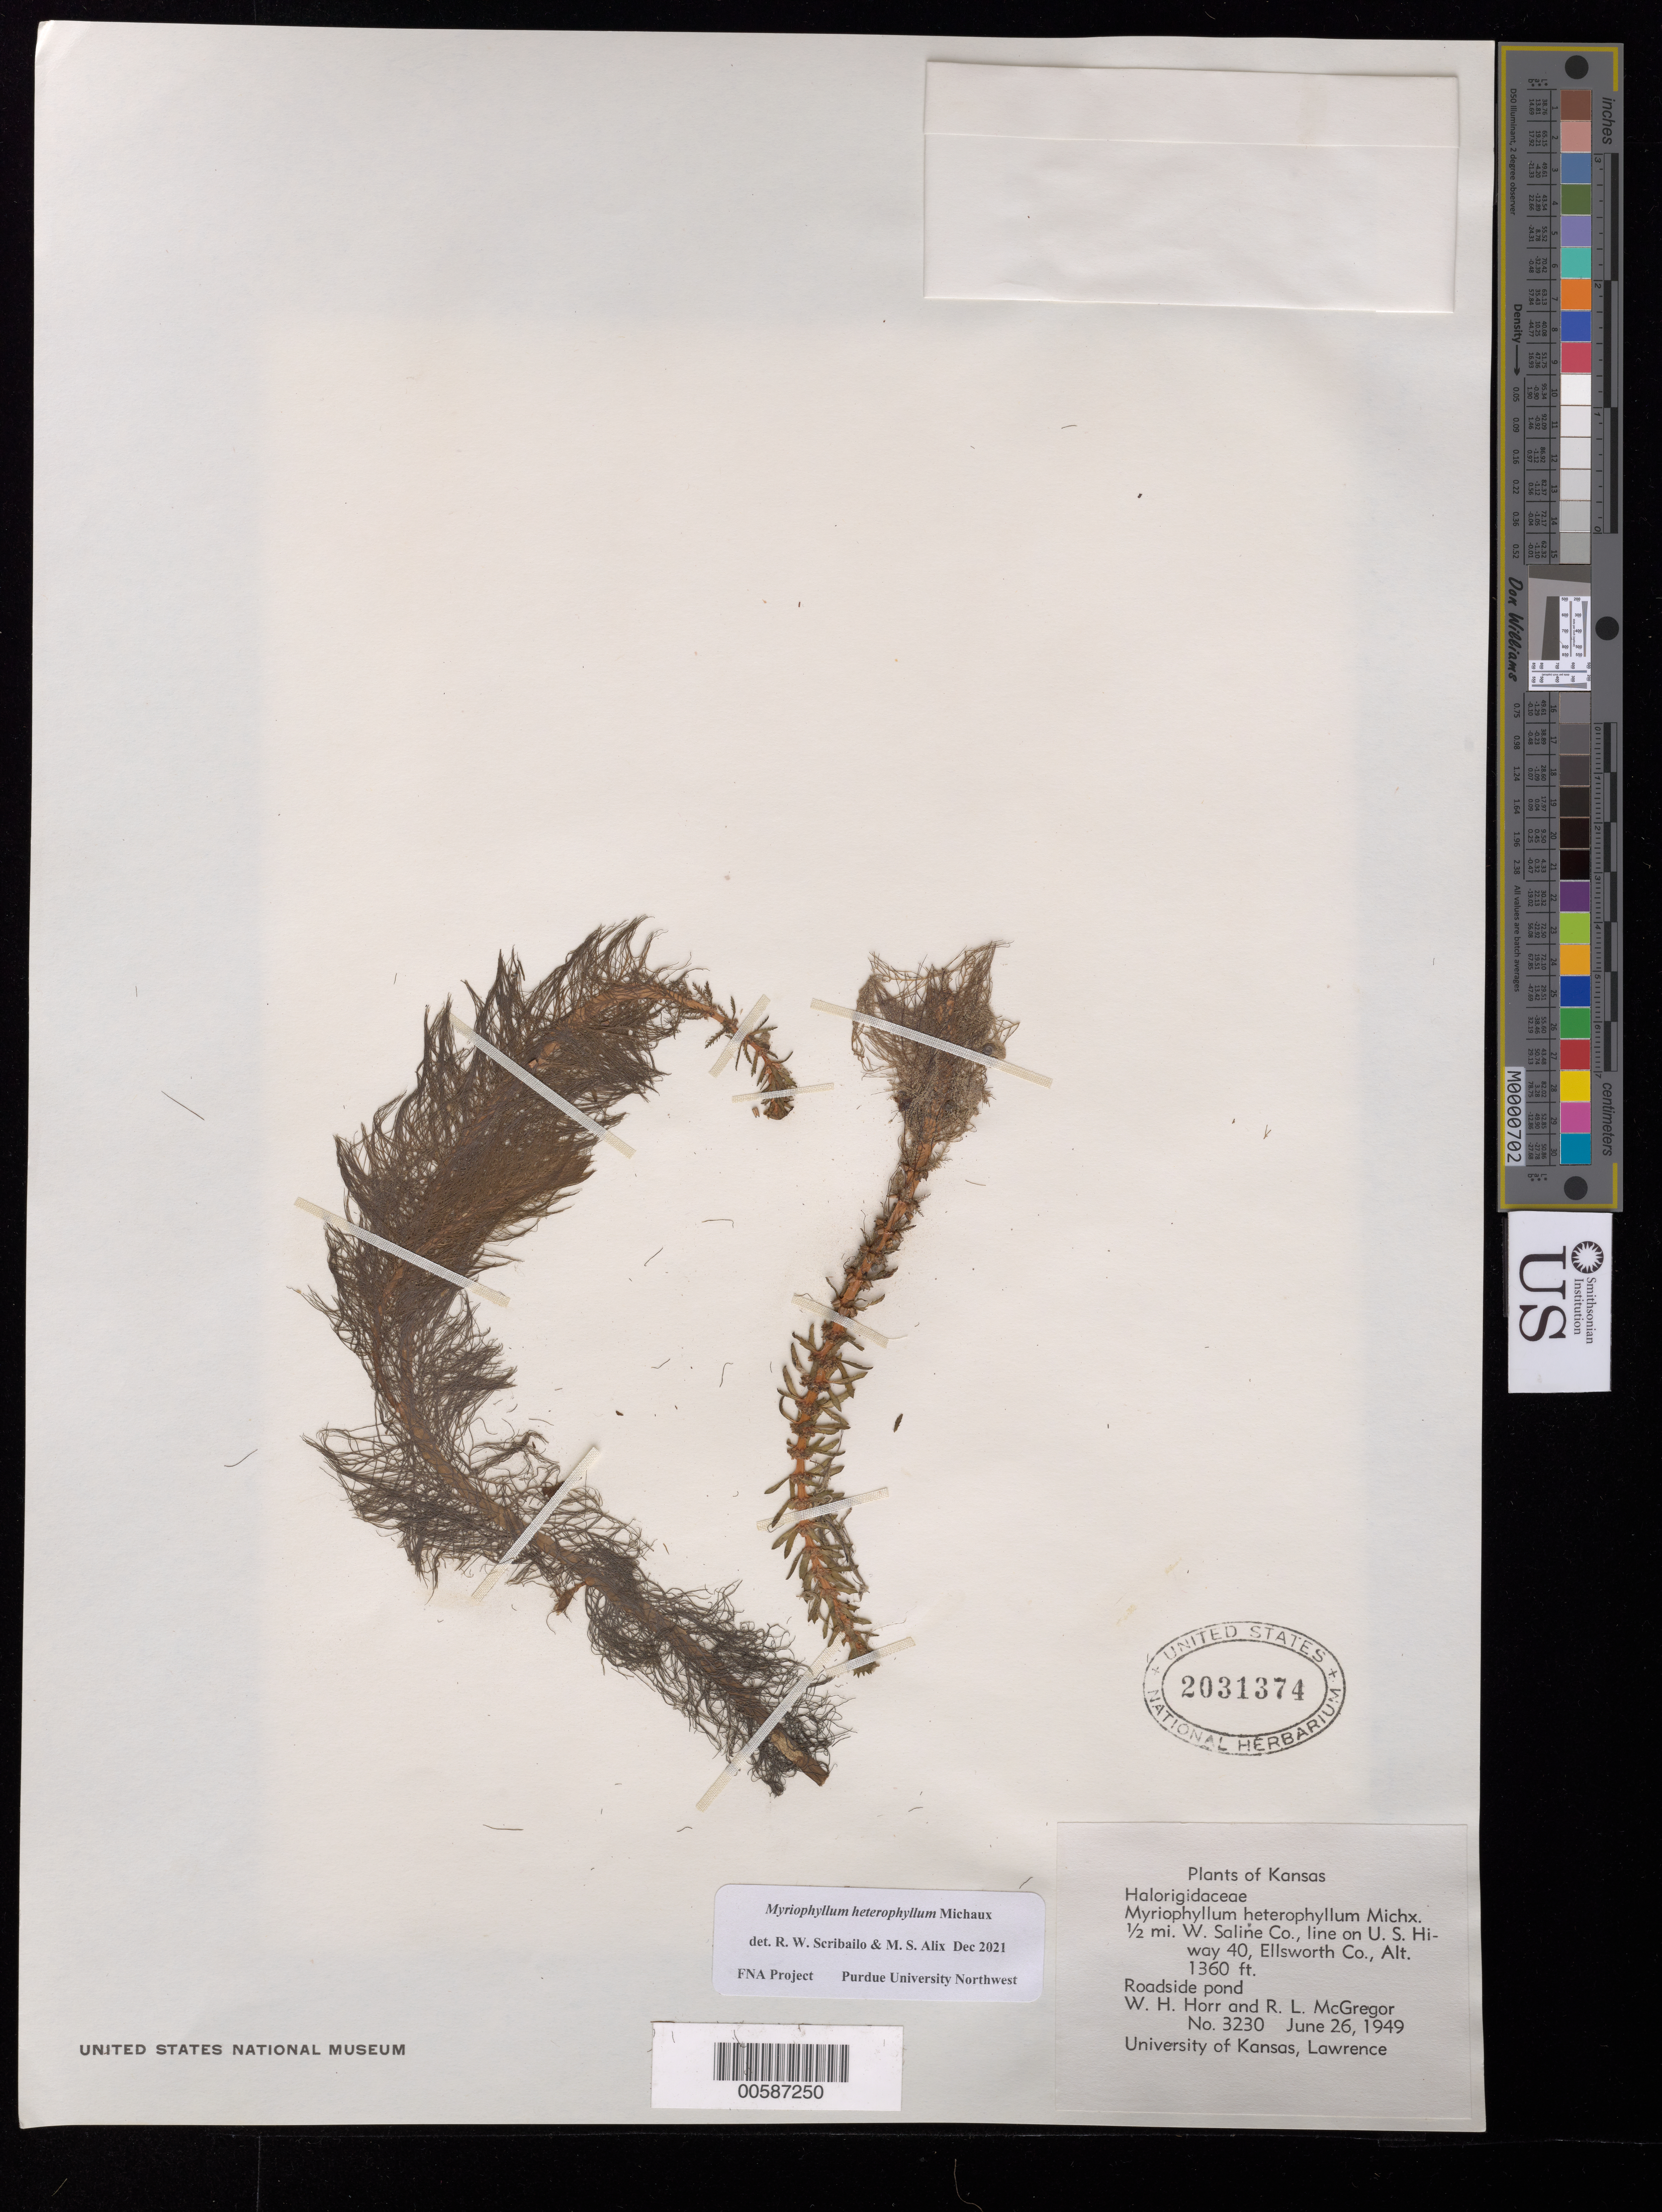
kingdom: Plantae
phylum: Tracheophyta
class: Magnoliopsida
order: Saxifragales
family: Haloragaceae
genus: Myriophyllum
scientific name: Myriophyllum heterophyllum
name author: Michx.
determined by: Scribailo, R. W.; Alix, M. S.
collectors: W. H. Horr & R. McGregor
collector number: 3230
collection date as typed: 26 Jun 1949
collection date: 1949-06-26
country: United States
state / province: Kansas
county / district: Saline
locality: Near Elsworth Co. line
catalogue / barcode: US 2031374